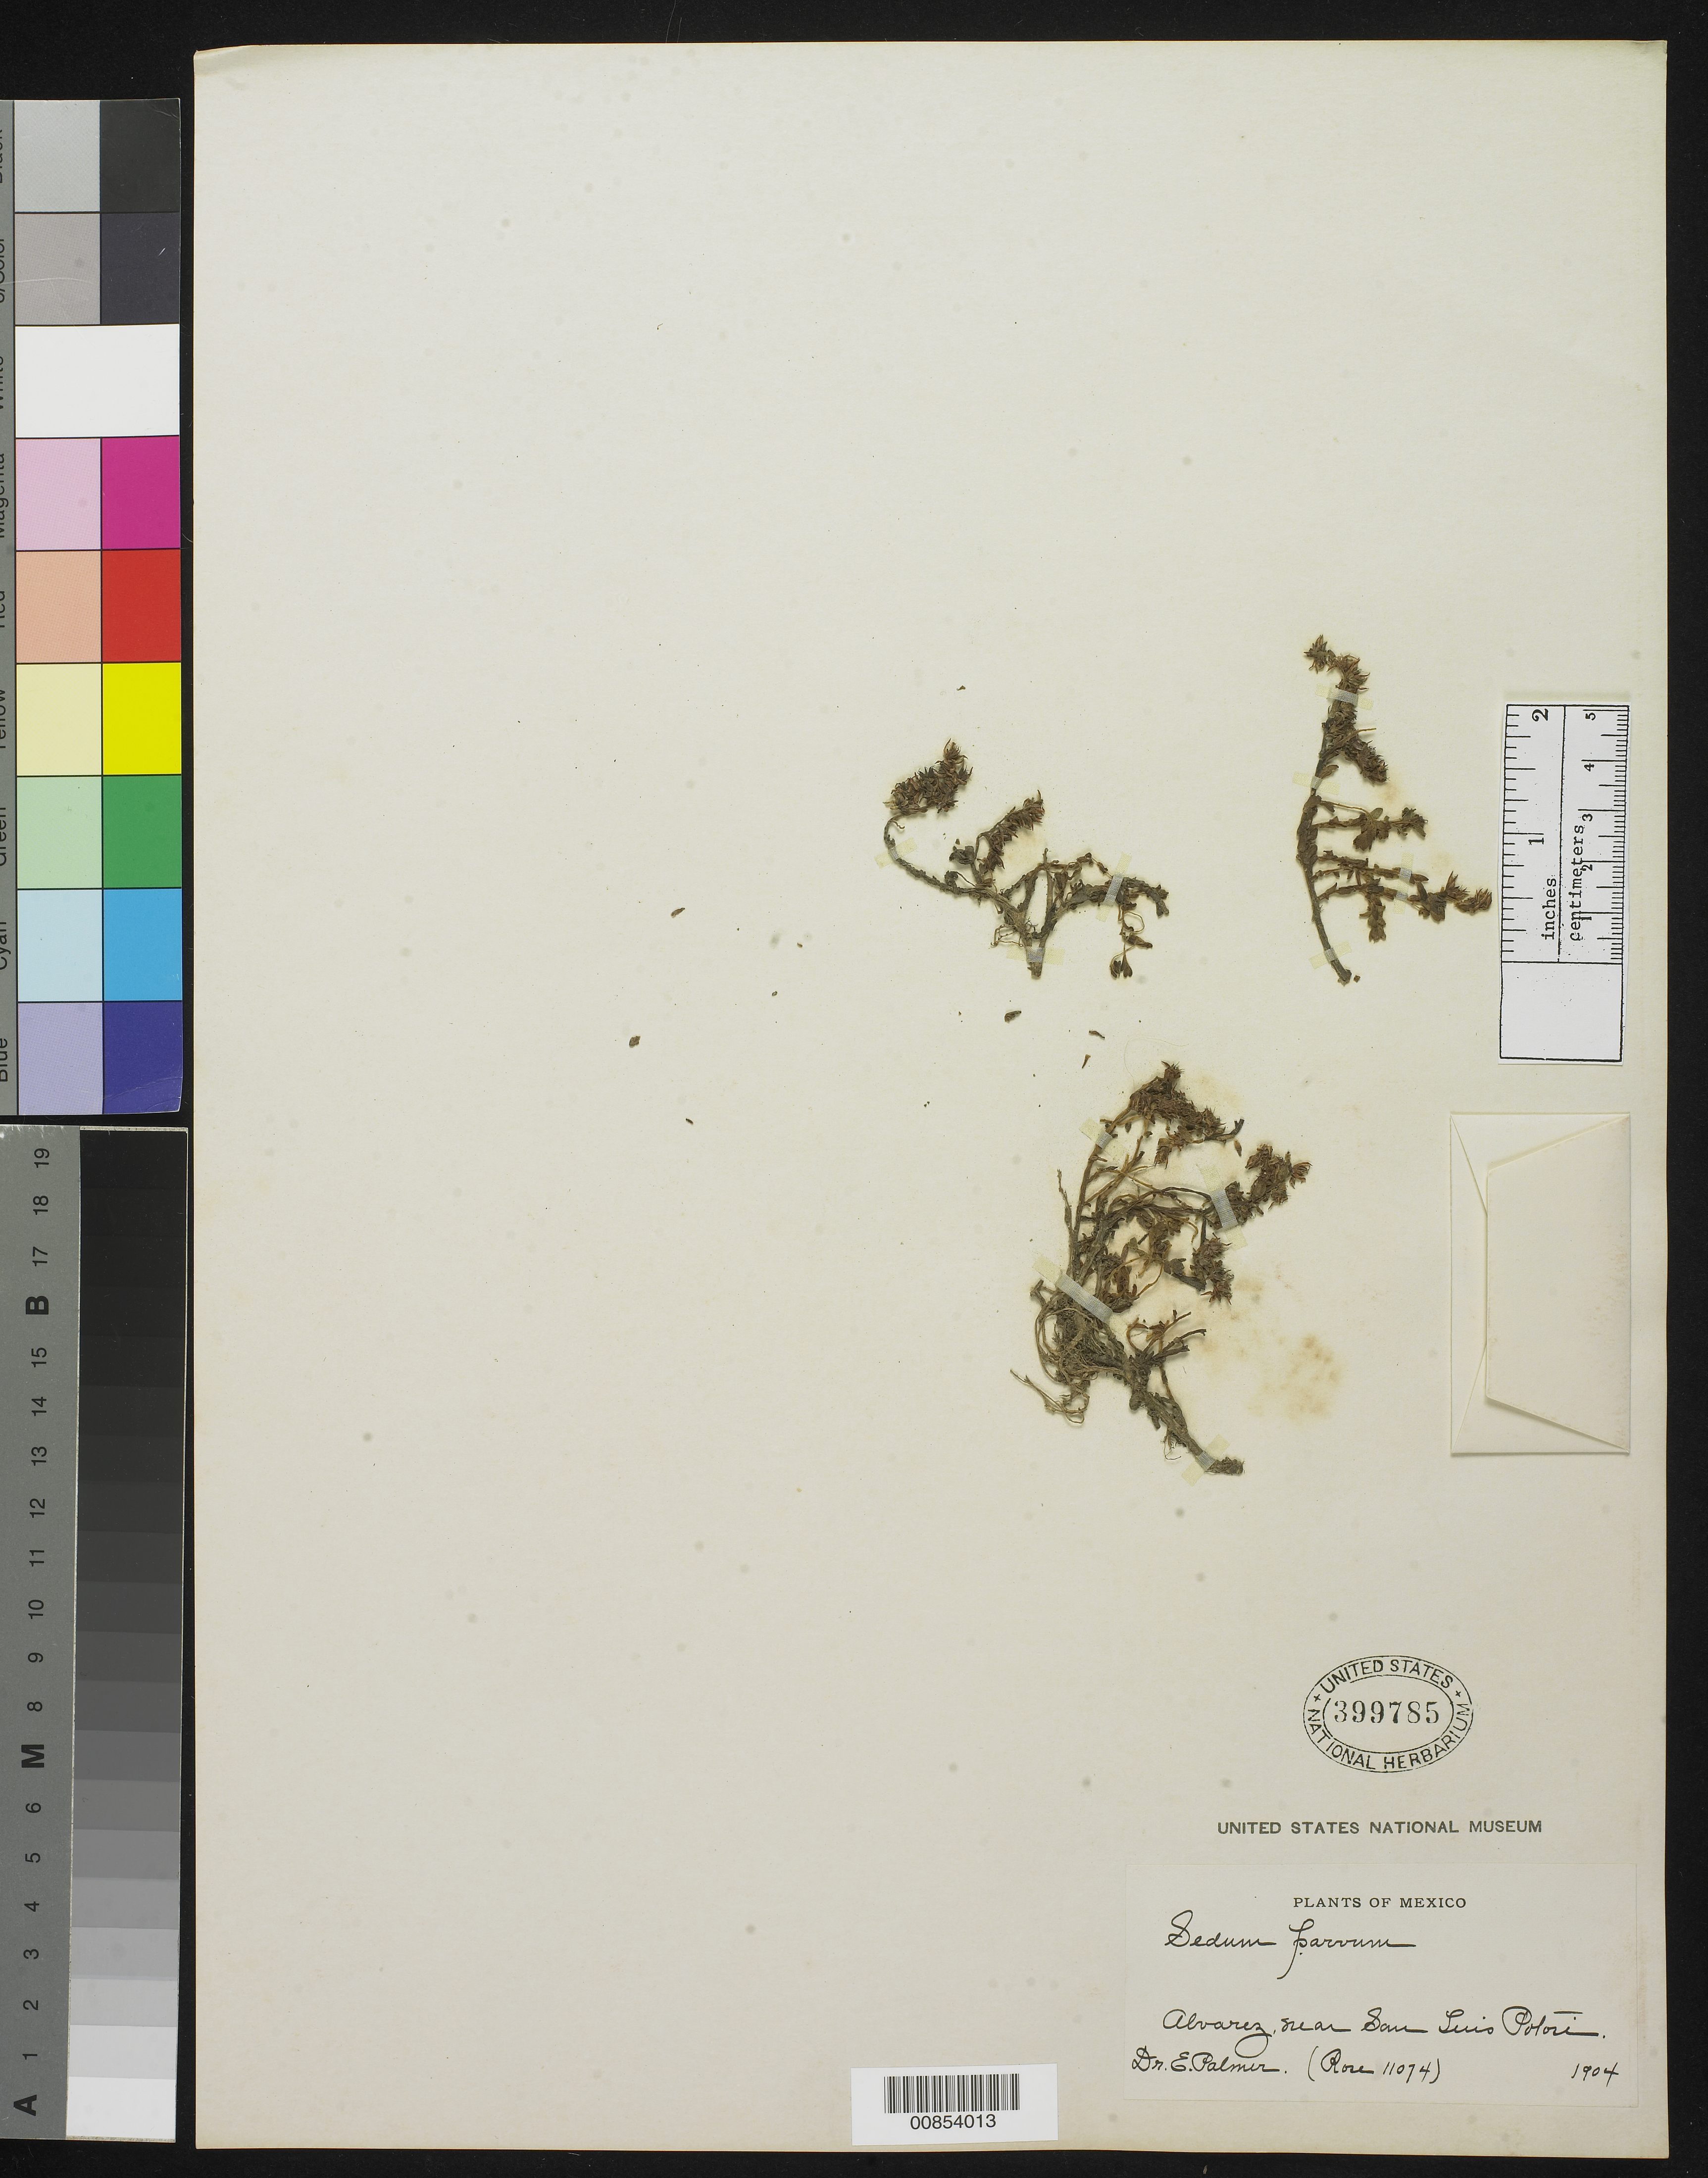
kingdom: Plantae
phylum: Tracheophyta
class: Magnoliopsida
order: Saxifragales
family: Crassulaceae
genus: Sedum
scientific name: Sedum parvum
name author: Hemsl.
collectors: E. Palmer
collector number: (Rose 11074)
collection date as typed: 1904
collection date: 1904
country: Mexico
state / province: San Luis Potosí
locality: Alvarez, near San Luis Potosí.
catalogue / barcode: US 399785